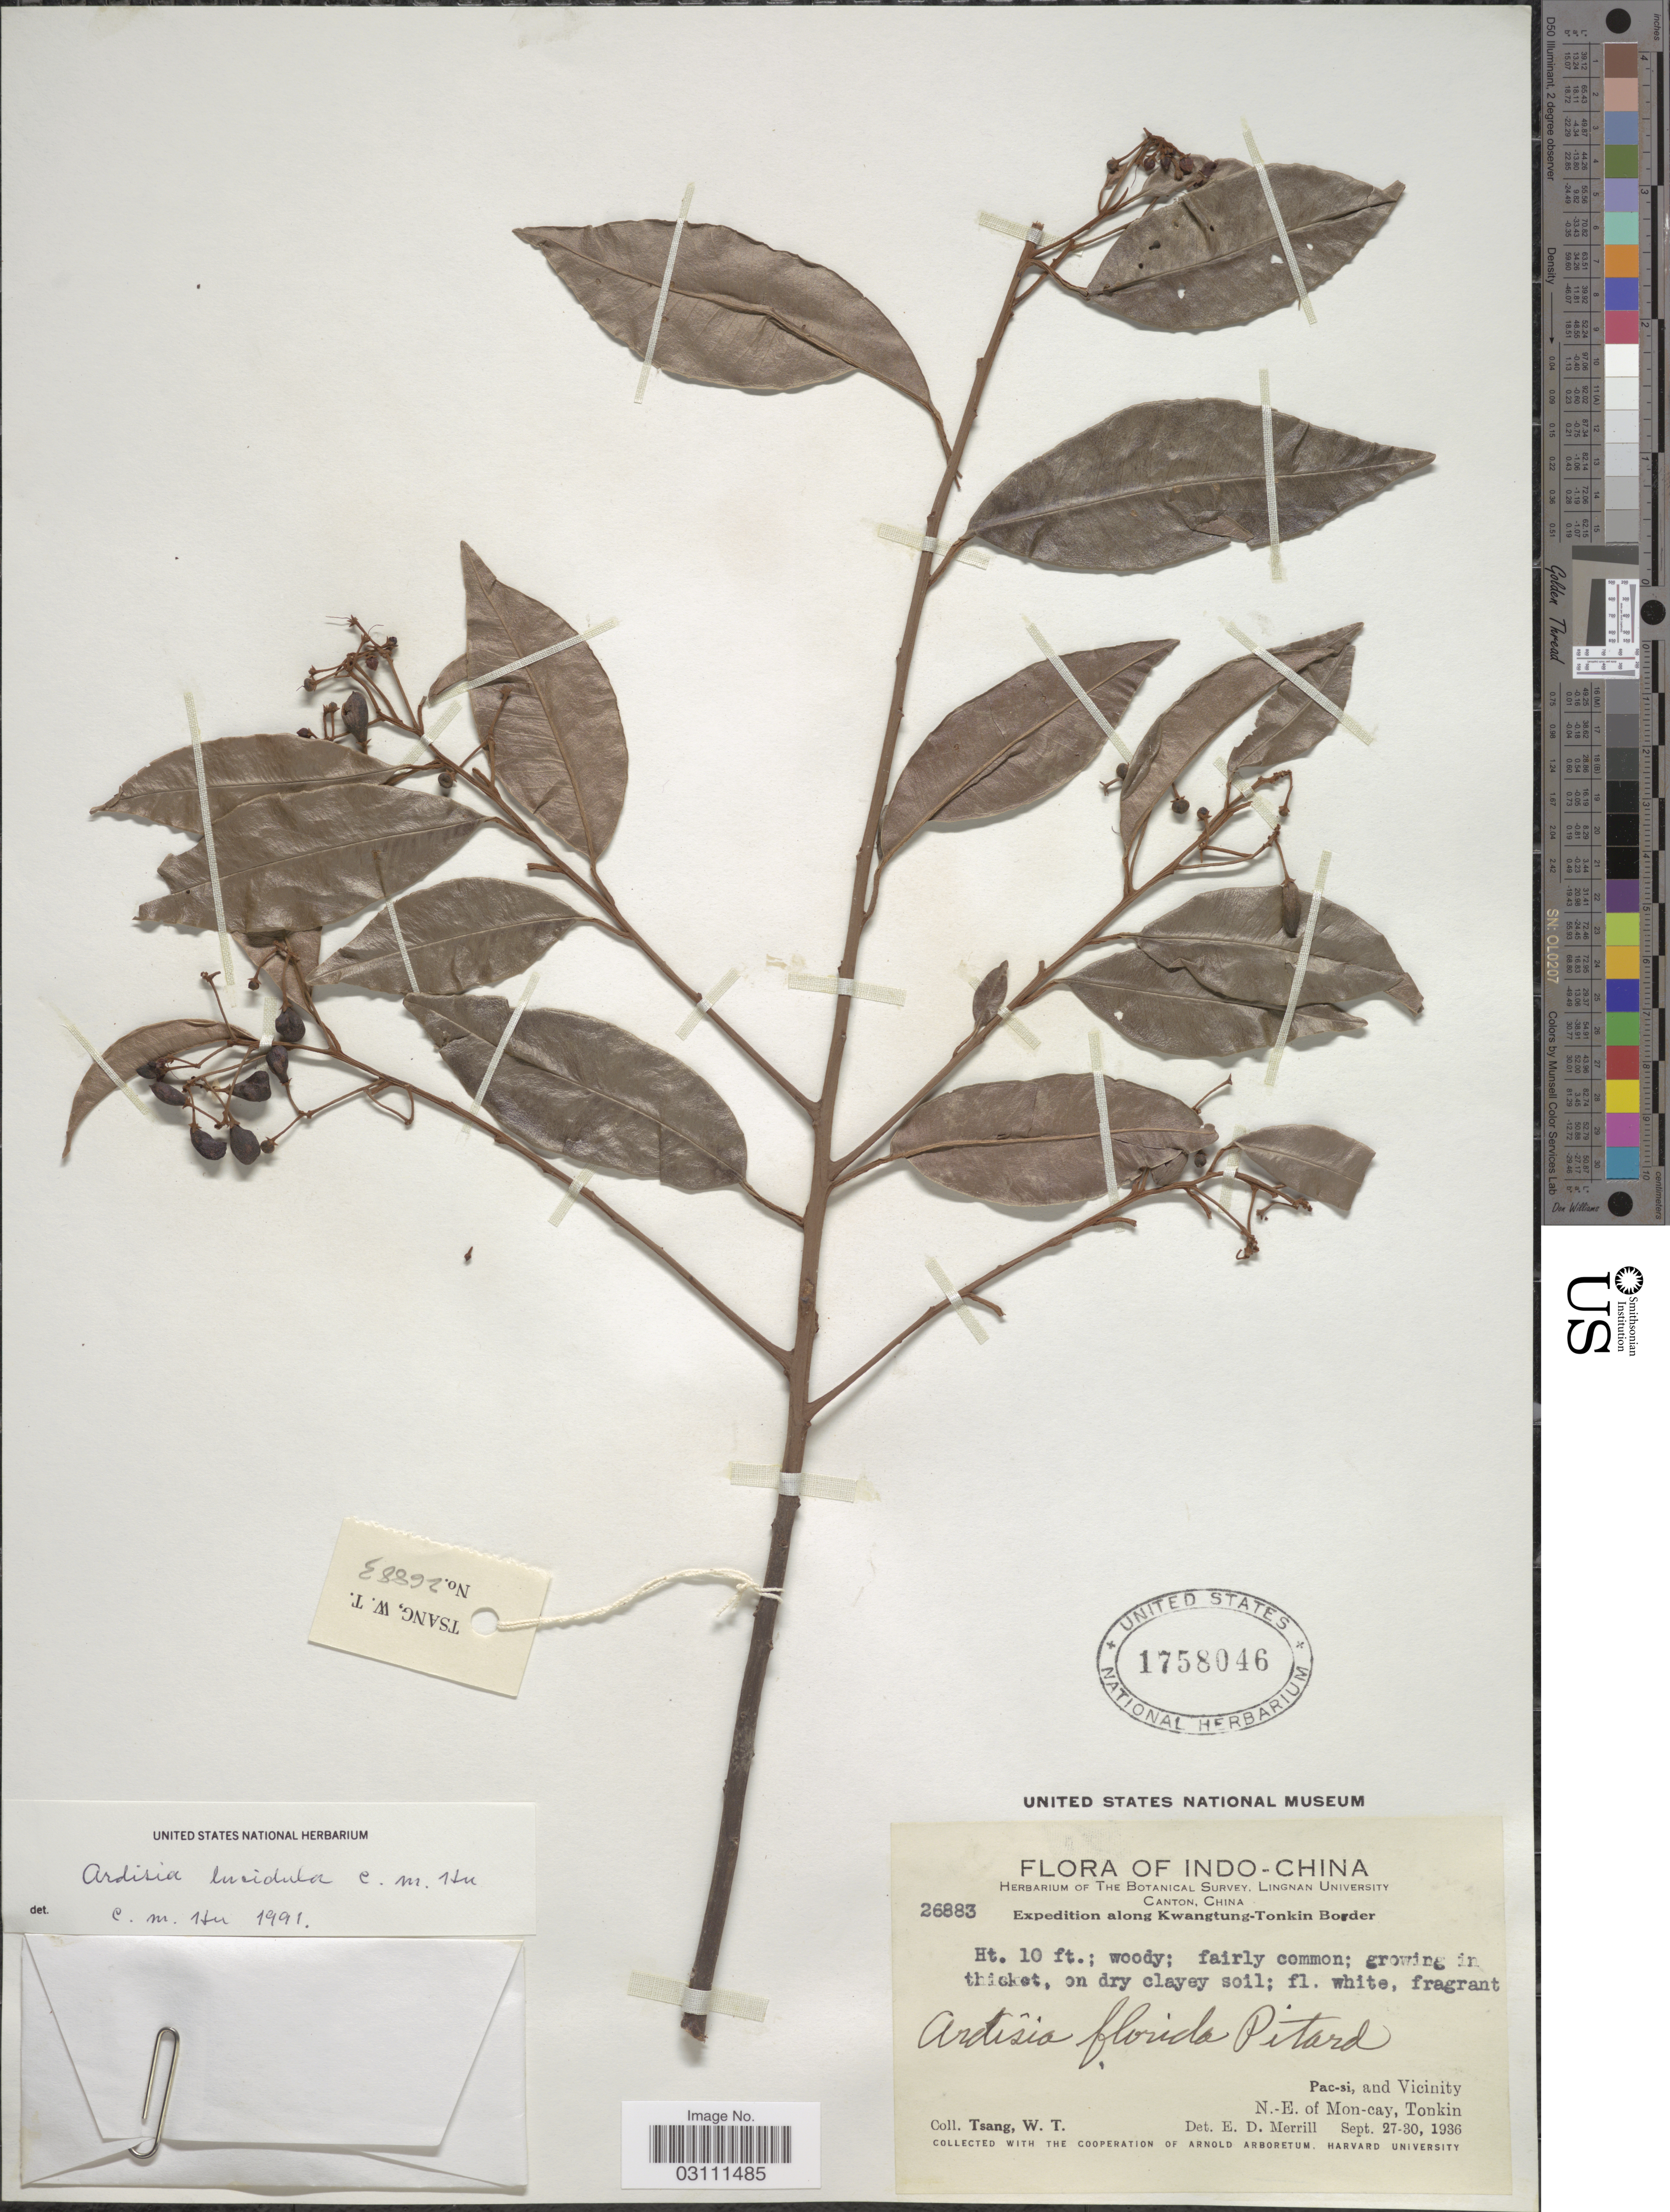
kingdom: Plantae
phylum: Tracheophyta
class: Magnoliopsida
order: Ericales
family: Primulaceae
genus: Ardisia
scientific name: Ardisia florida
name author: Pit.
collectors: W. T. Tsang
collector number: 26883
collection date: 1936-09-27/1936-09-30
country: Vietnam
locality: Along Kwangtung-Tonkin Border, Indo-China, Pac-si, and Vicinity, N.-E. of Mon-cay, Tonkin.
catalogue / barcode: US 1758046